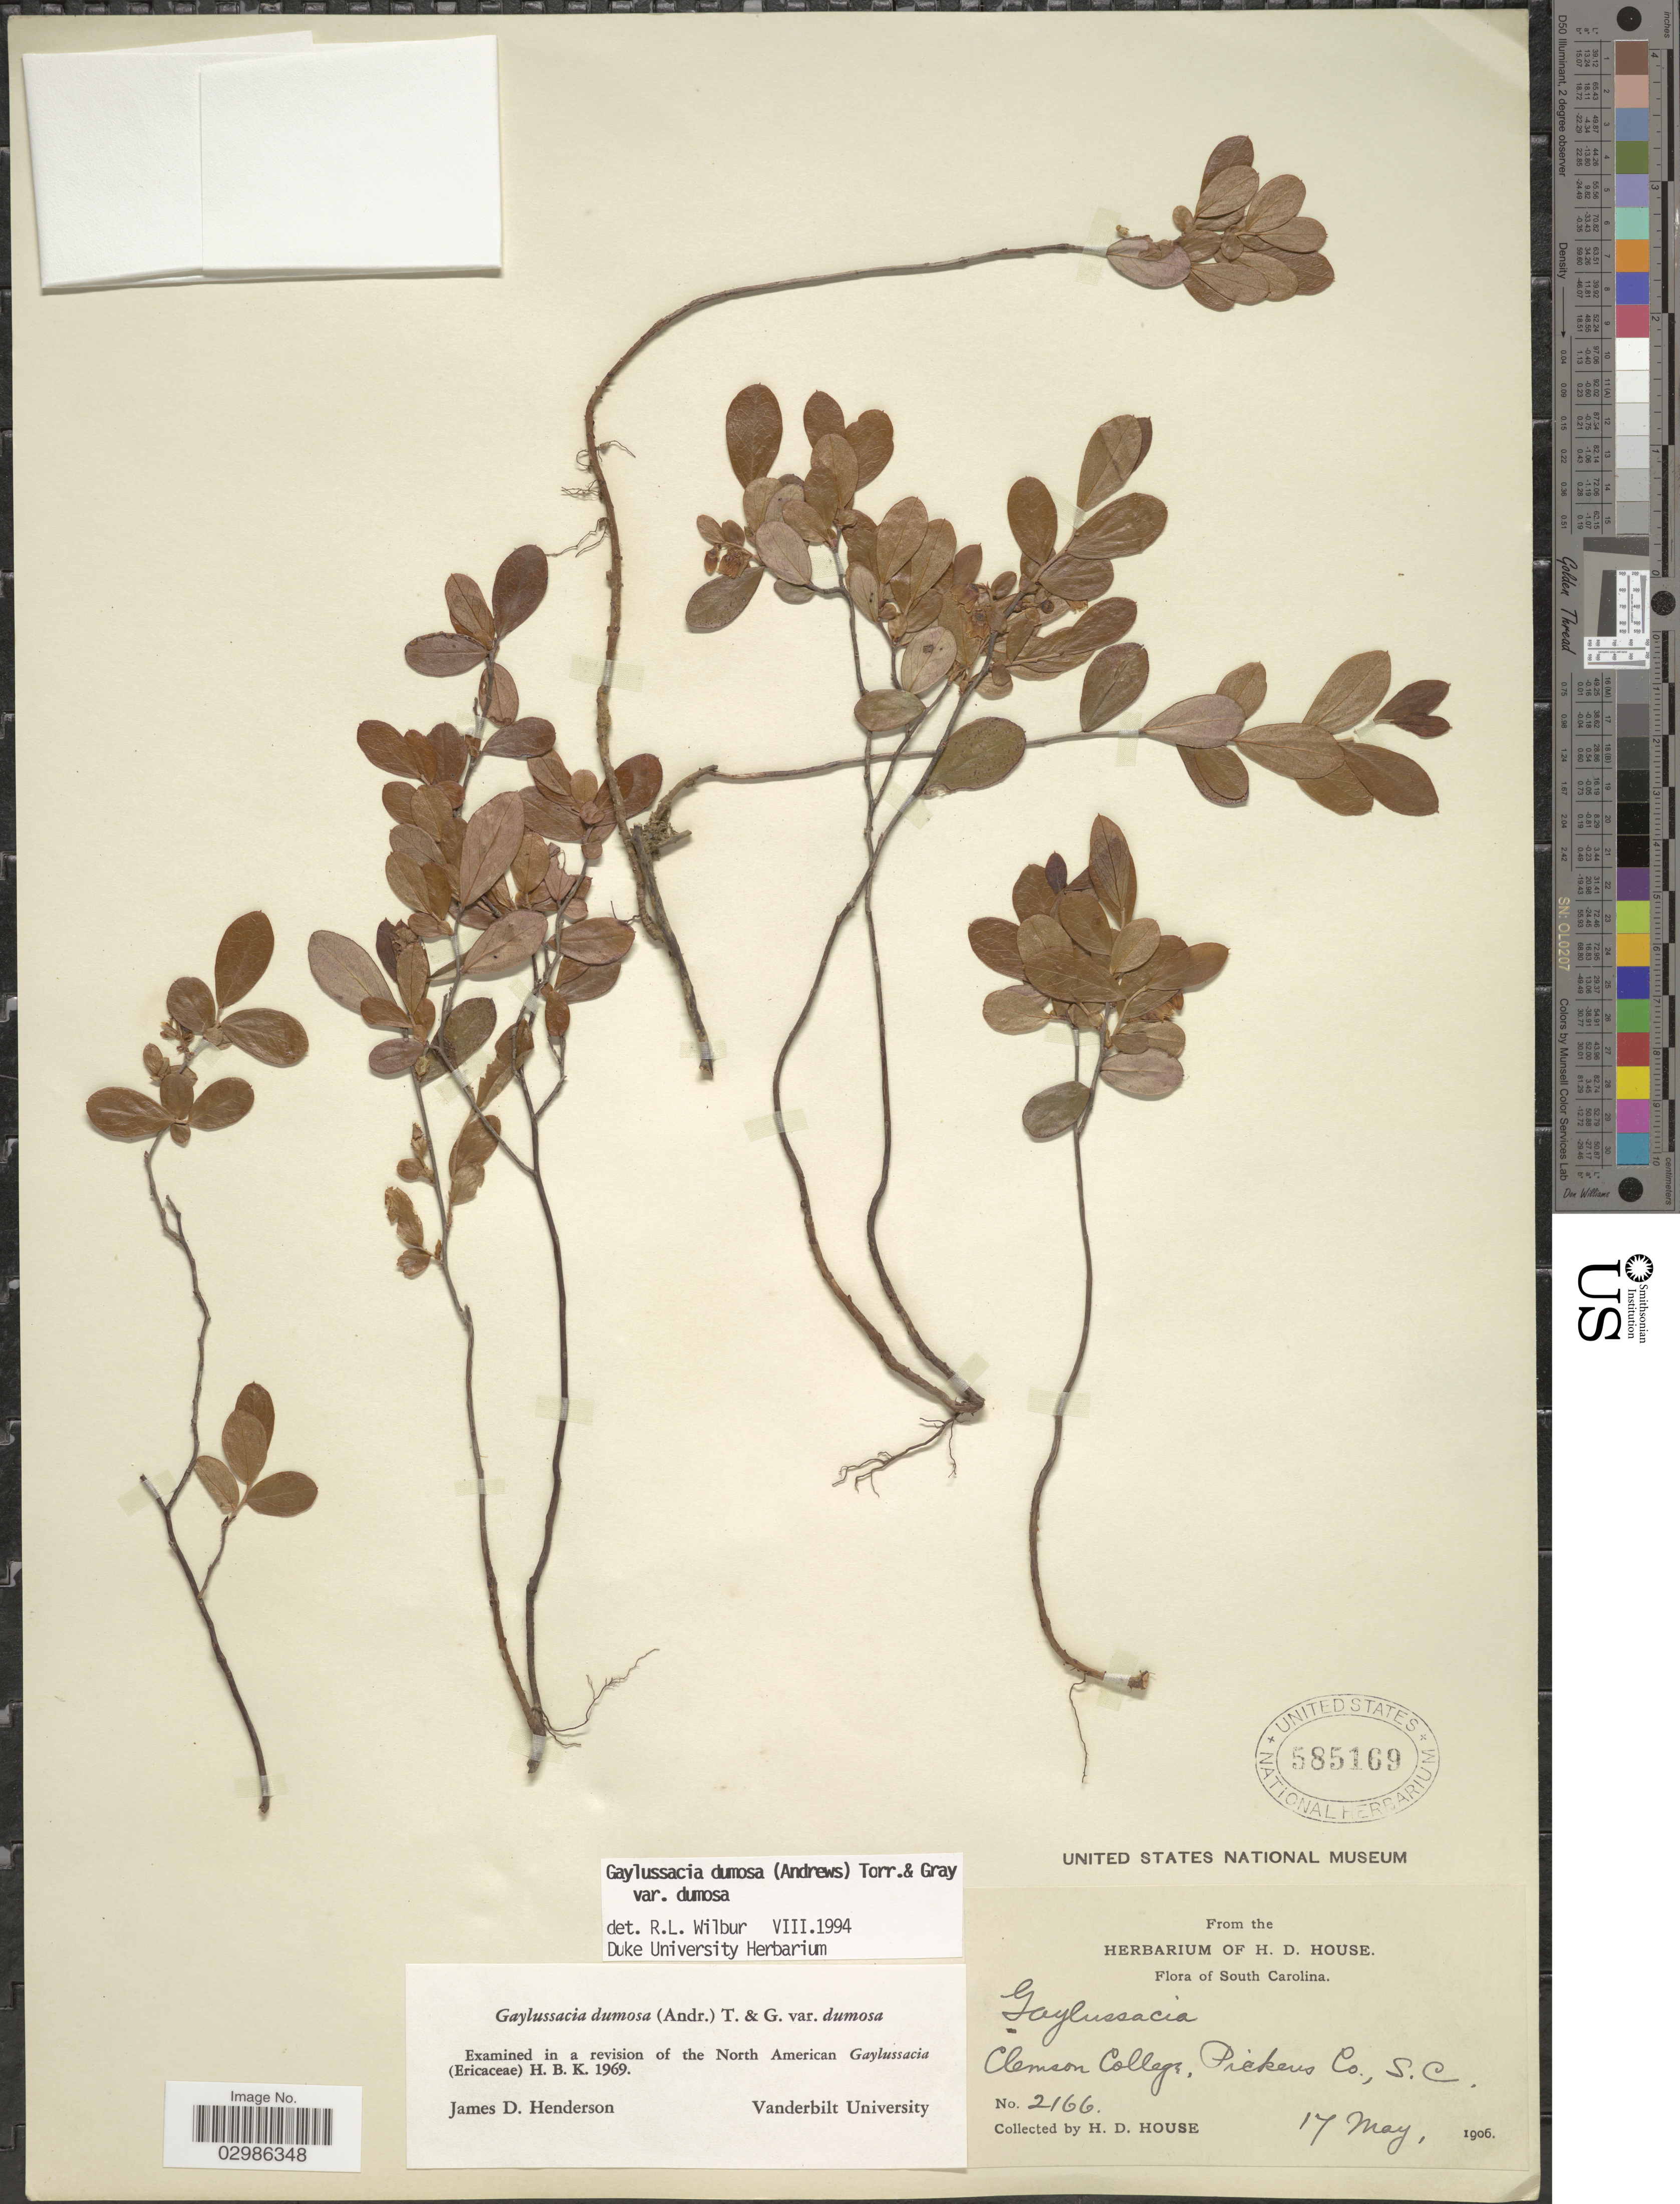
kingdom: Plantae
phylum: Tracheophyta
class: Magnoliopsida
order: Ericales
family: Ericaceae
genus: Gaylussacia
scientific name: Gaylussacia dumosa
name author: (Andrews) Torr. & A. Gray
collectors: H. D. House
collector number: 2166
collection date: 1906-05-17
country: United States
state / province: South Carolina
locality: Clemson College, Pickens Co.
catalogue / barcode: US 585169